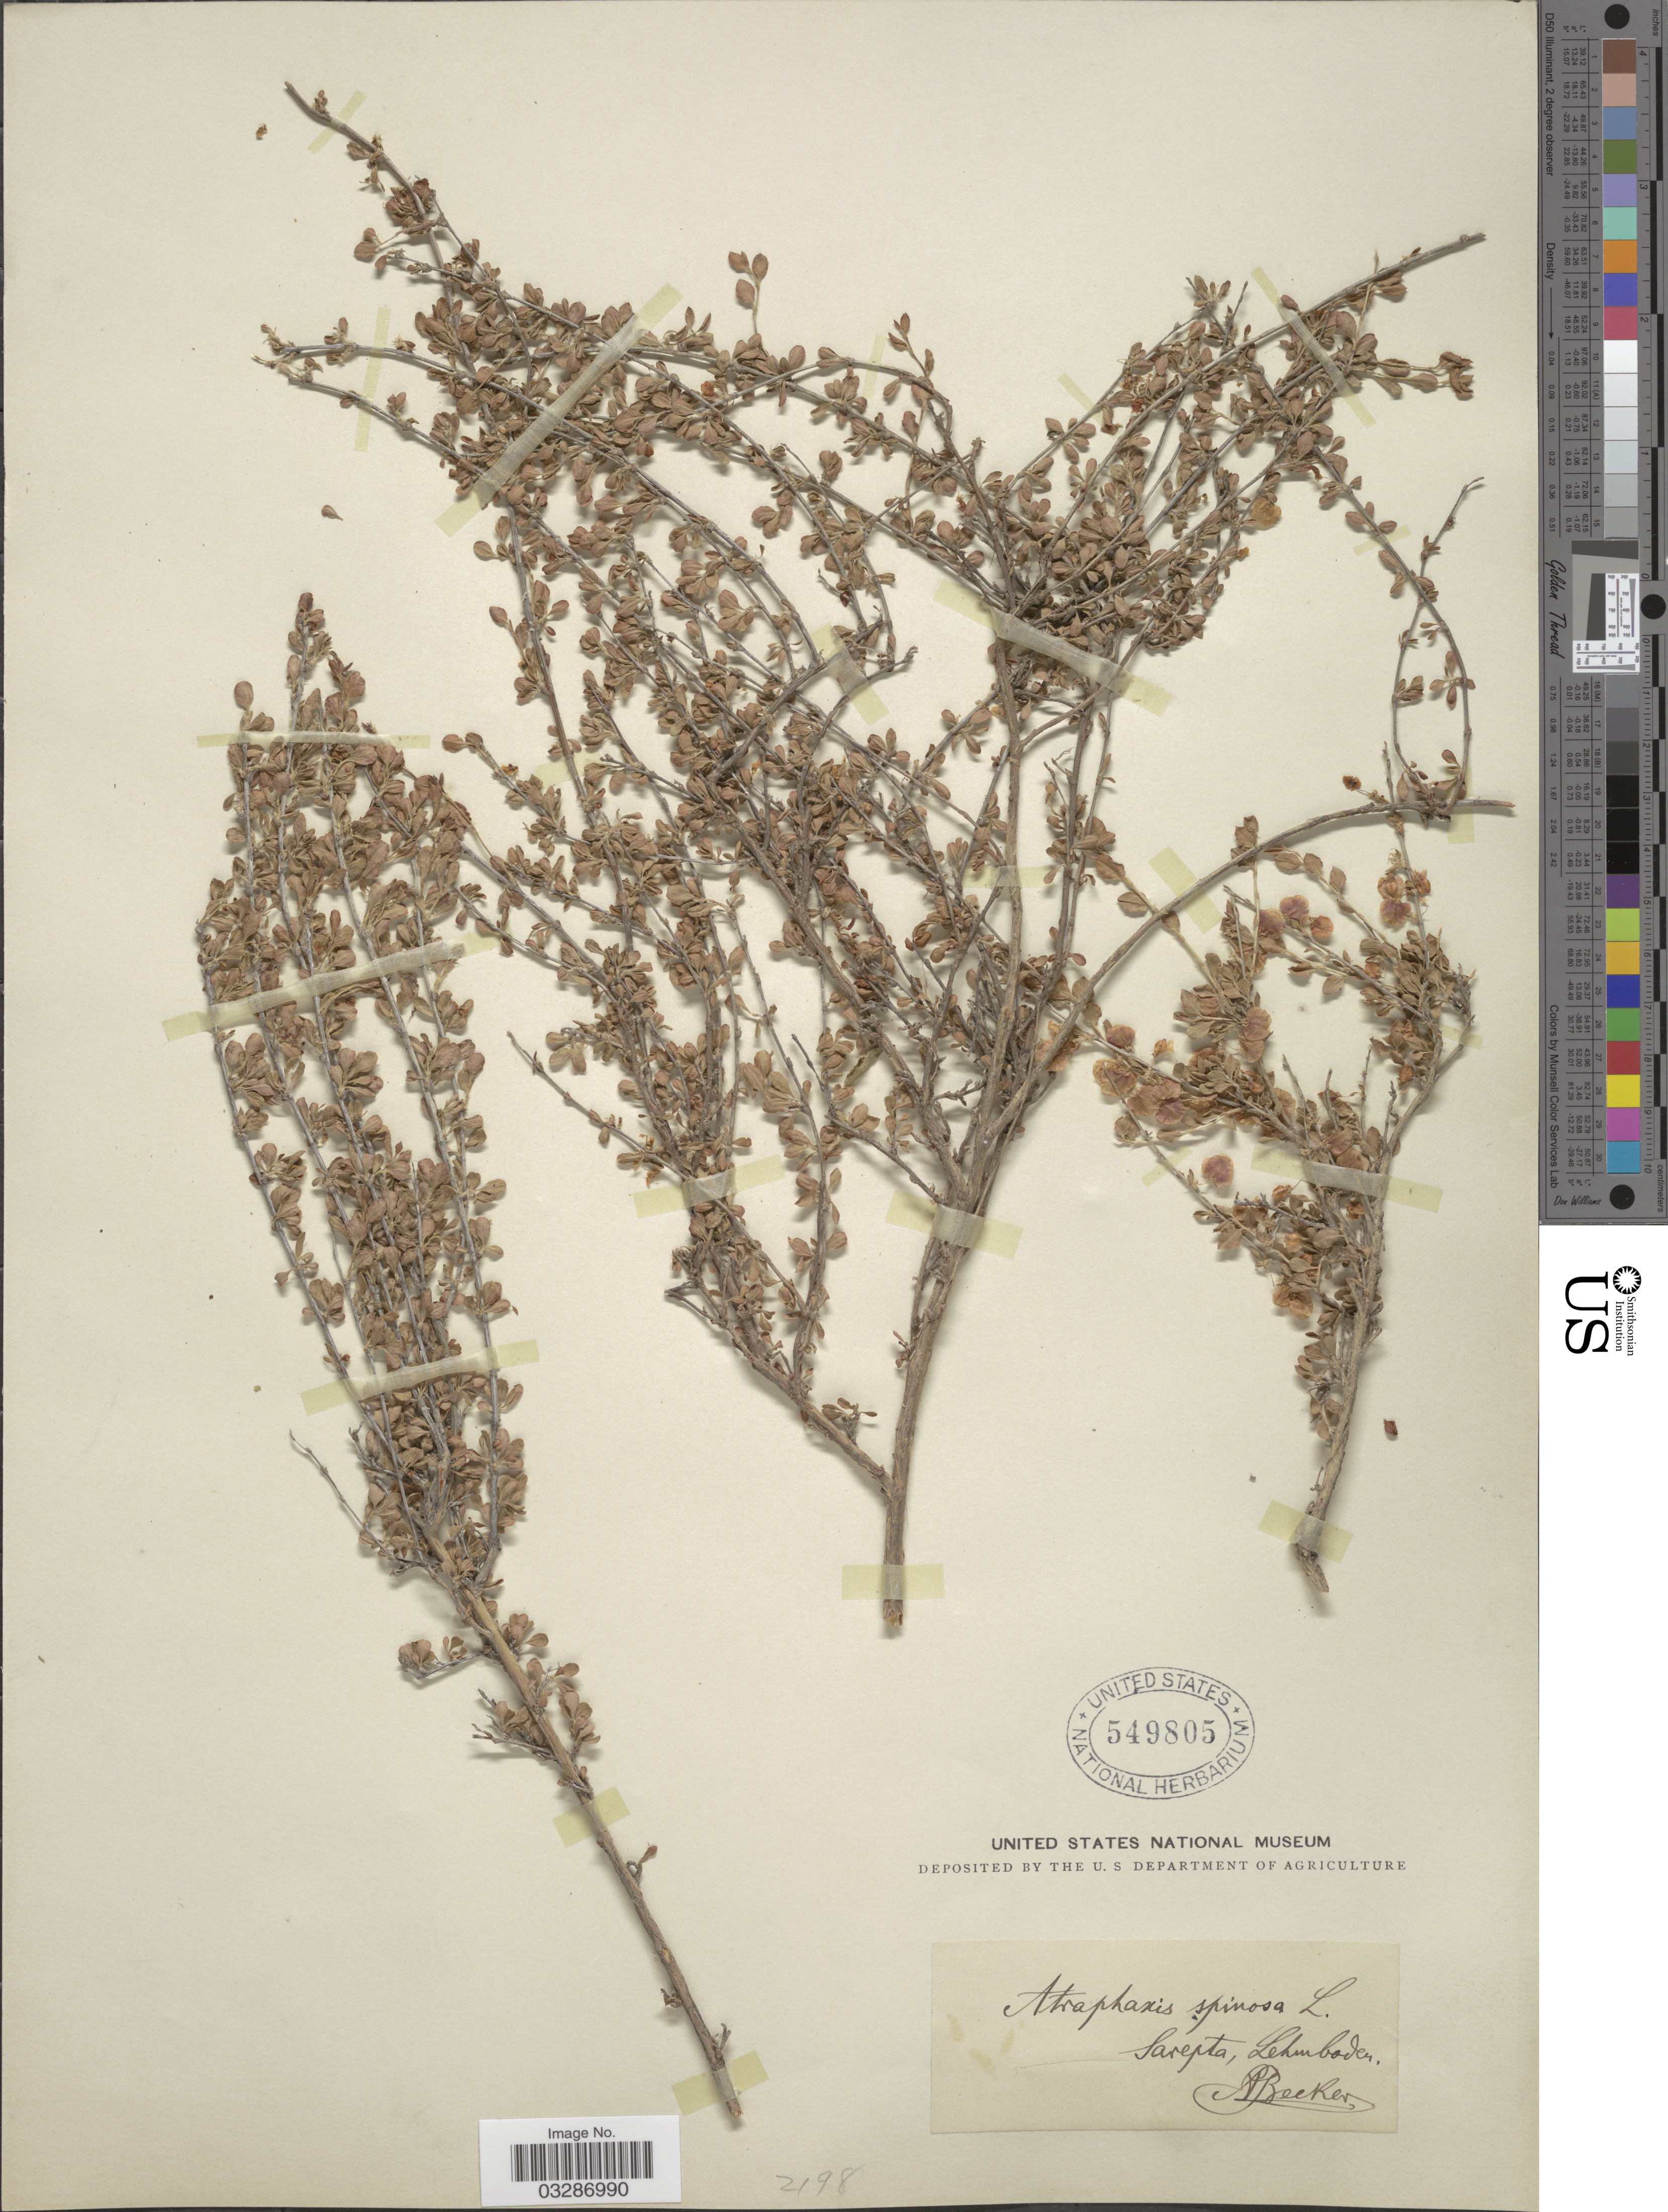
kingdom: Plantae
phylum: Tracheophyta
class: Magnoliopsida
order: Caryophyllales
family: Polygonaceae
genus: Atraphaxis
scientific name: Atraphaxis spinosa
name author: L.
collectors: A. Becker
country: Russian Federation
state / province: Volgograd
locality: Sarepta, Lehmboden.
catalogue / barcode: US 549805